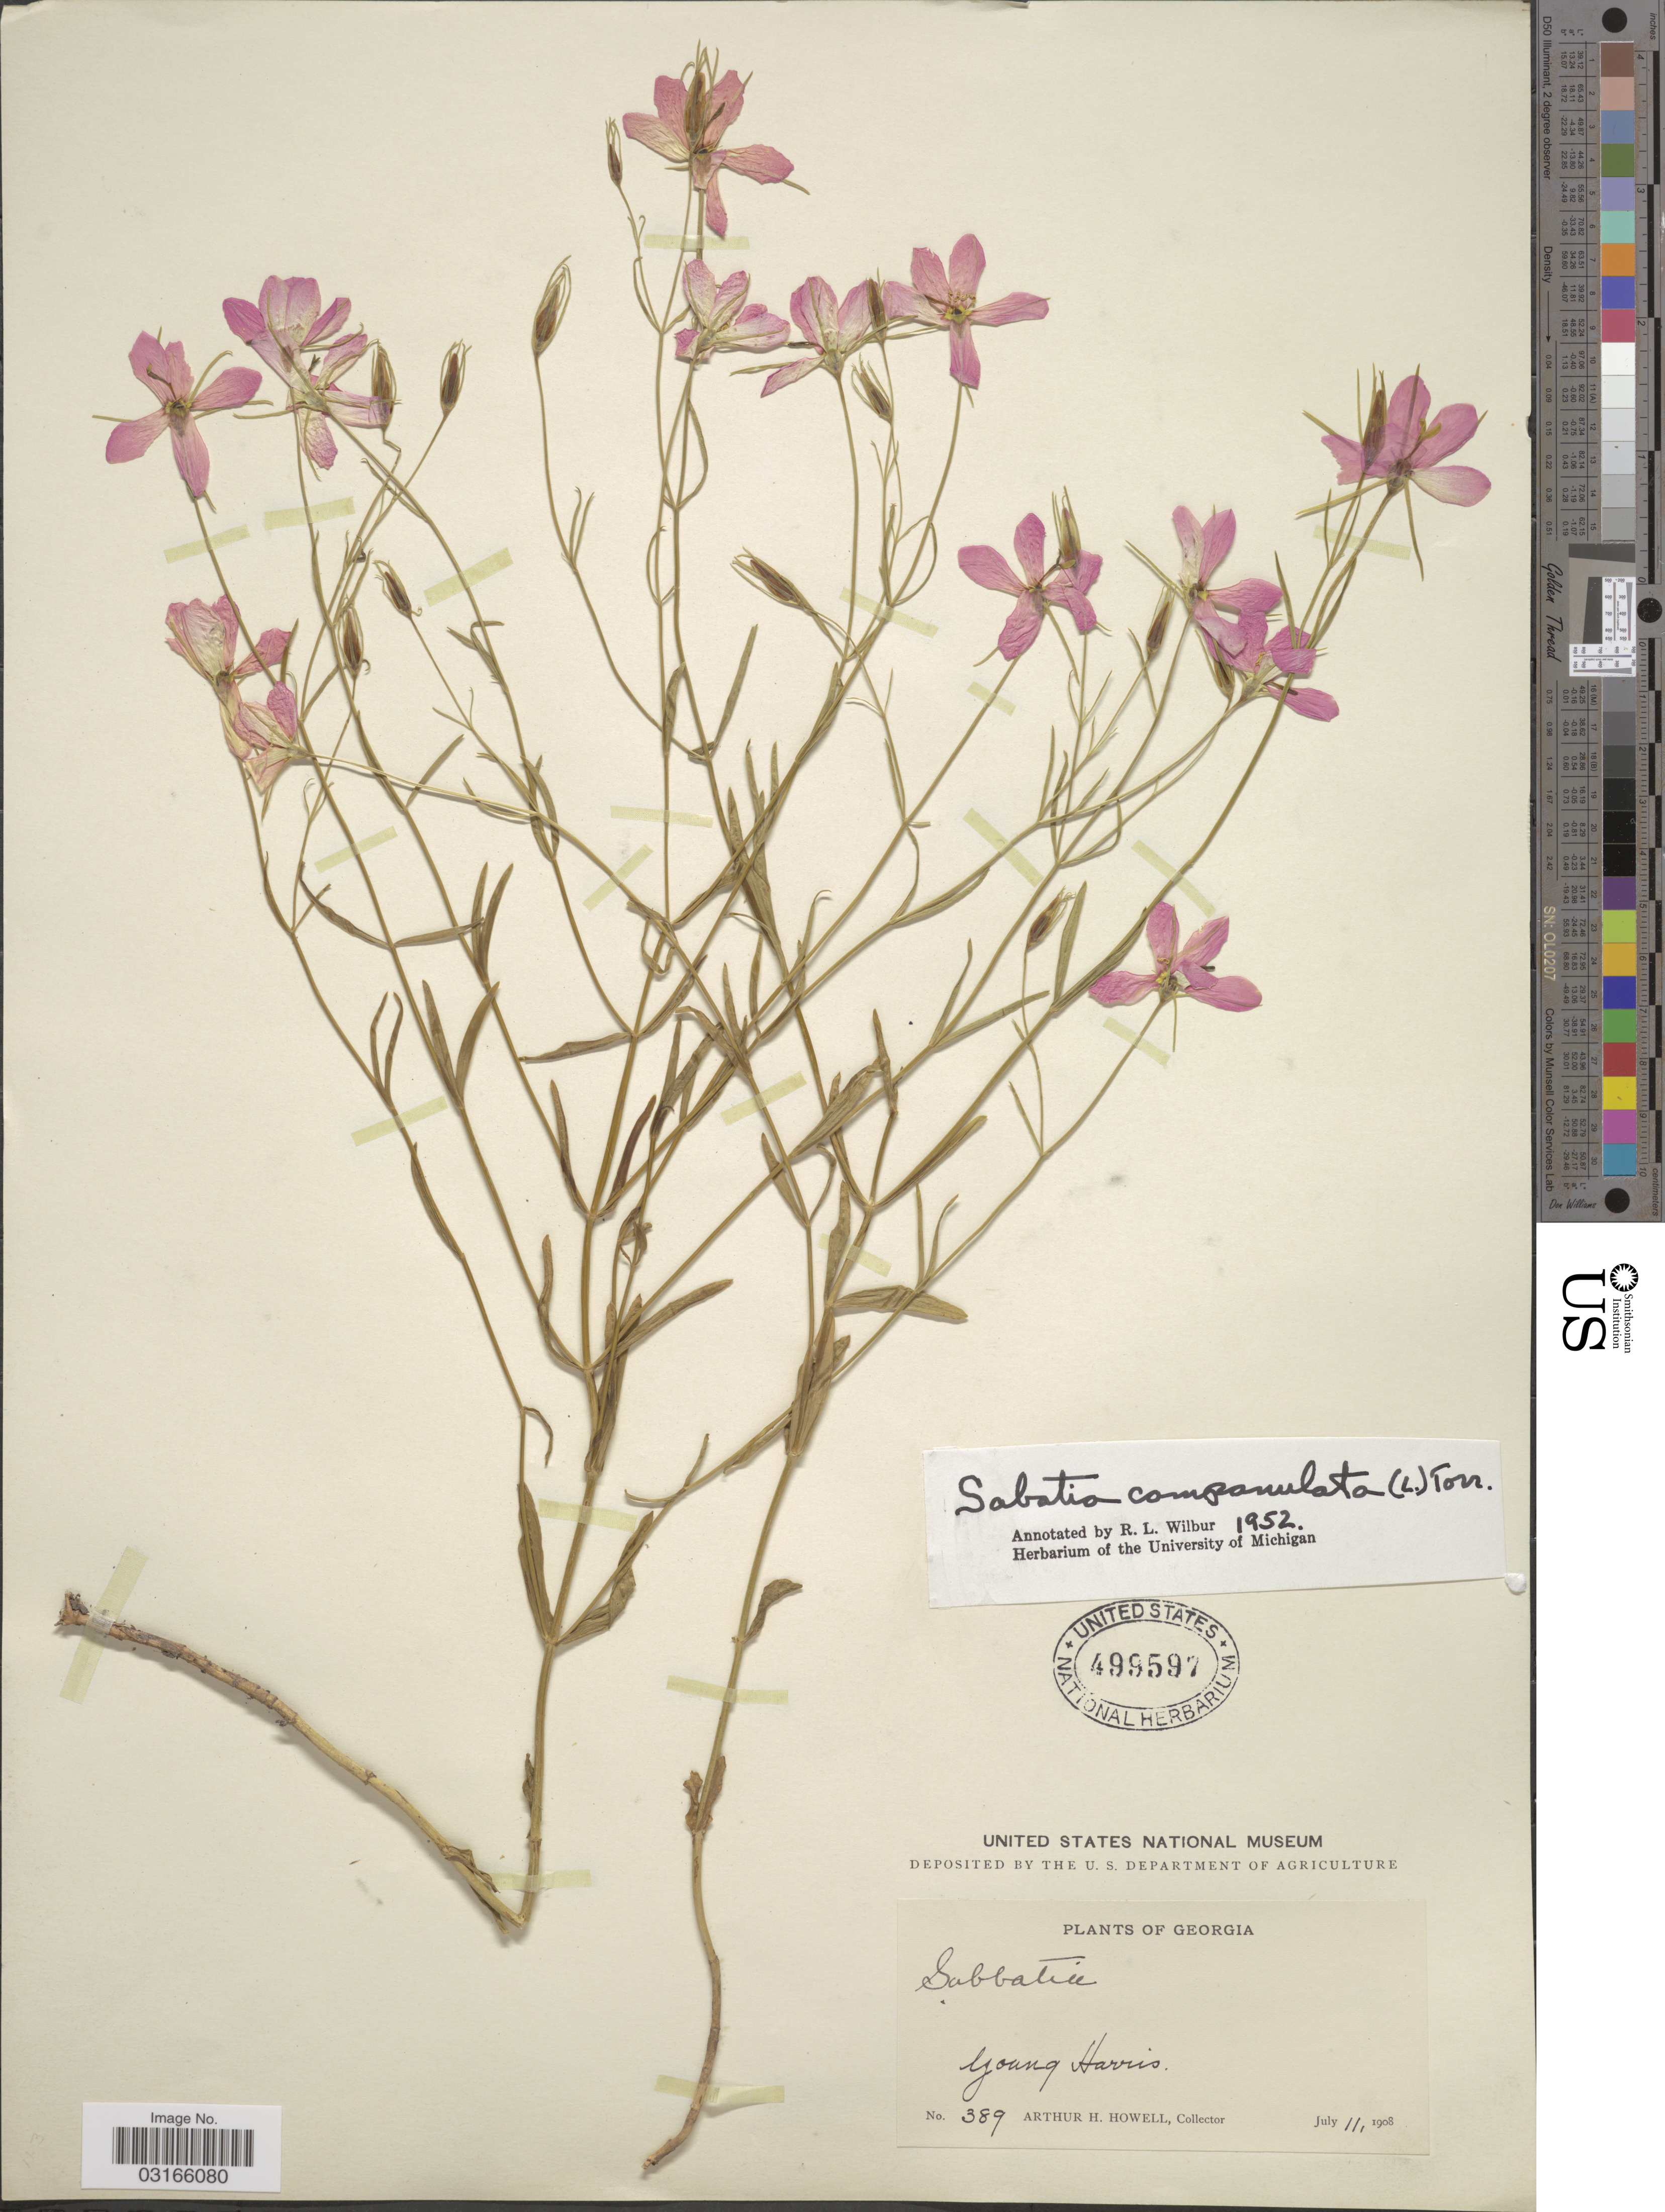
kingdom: Plantae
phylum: Tracheophyta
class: Magnoliopsida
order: Gentianales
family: Gentianaceae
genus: Sabatia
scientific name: Sabatia campanulata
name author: (L.) Torr.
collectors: A. H. Howell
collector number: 389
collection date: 1908-07-11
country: United States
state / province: Georgia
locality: Young Harris.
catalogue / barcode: US 499597